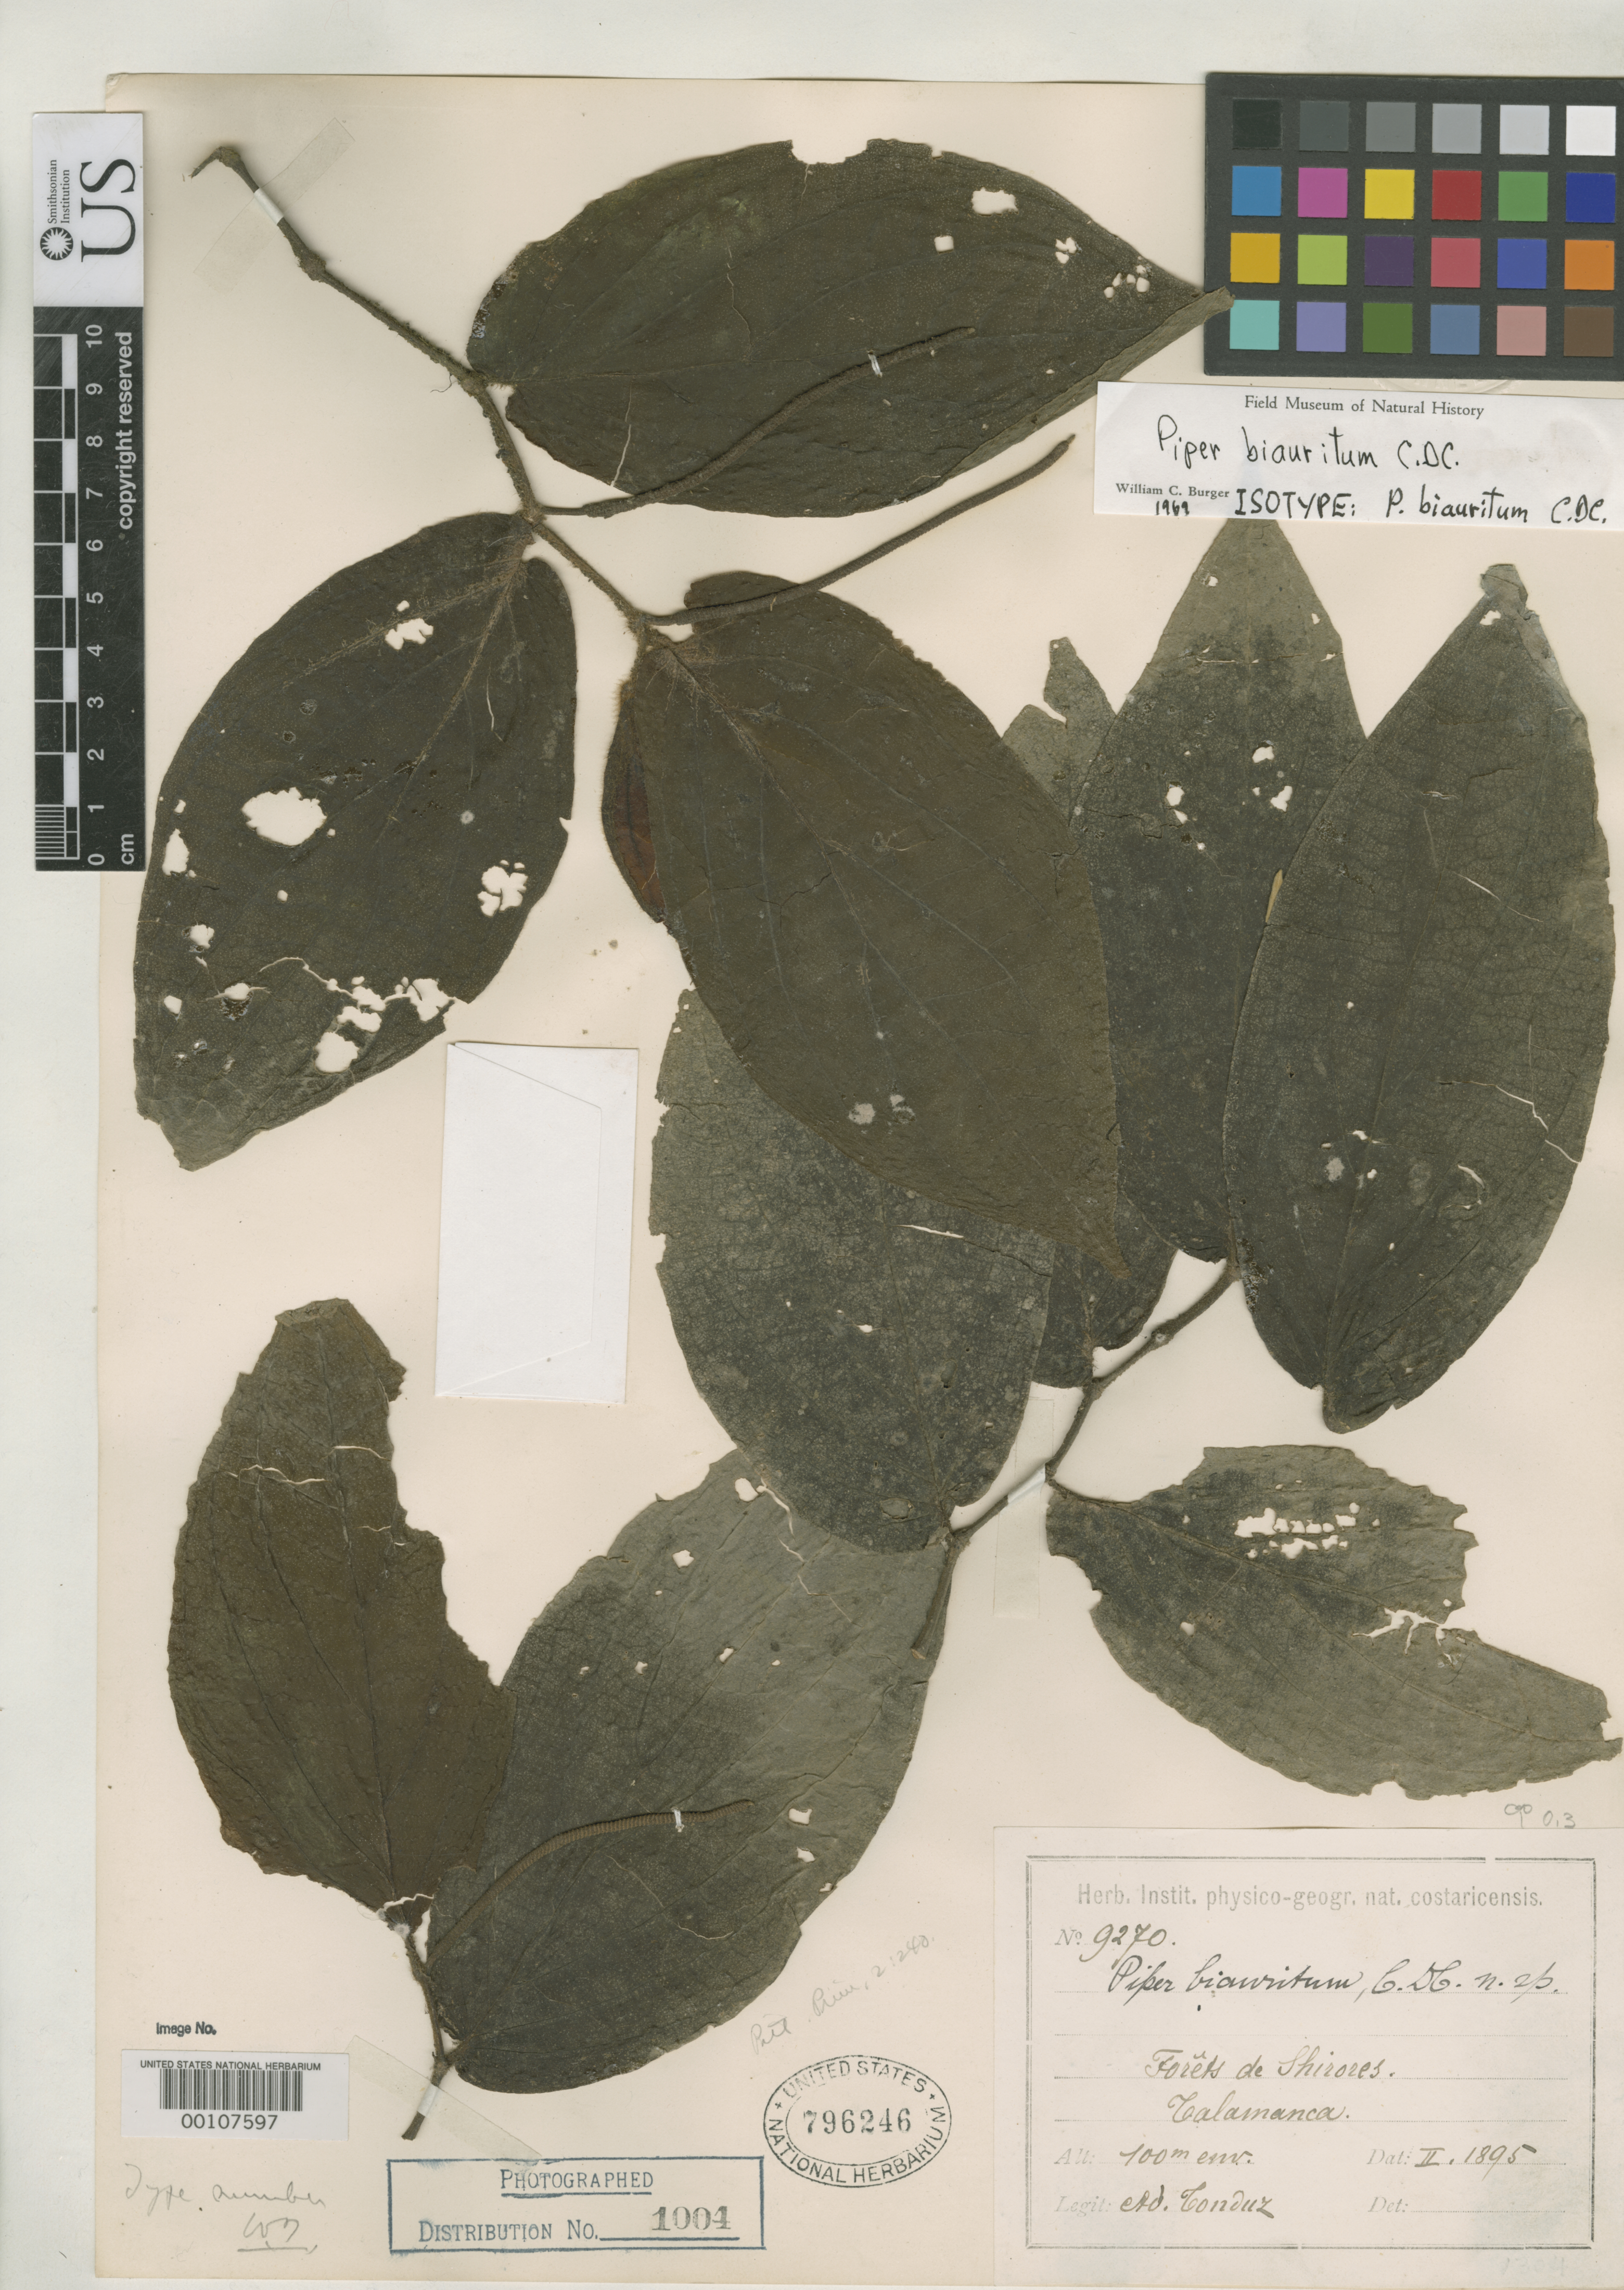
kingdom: Plantae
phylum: Tracheophyta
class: Magnoliopsida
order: Piperales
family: Piperaceae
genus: Piper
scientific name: Piper biauritum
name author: C. DC. in Pittier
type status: Isotype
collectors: A. Tonduz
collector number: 9270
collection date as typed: Feb 1895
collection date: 1895-02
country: Costa Rica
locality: Talamanca, forests de Xirores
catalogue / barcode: US 796246